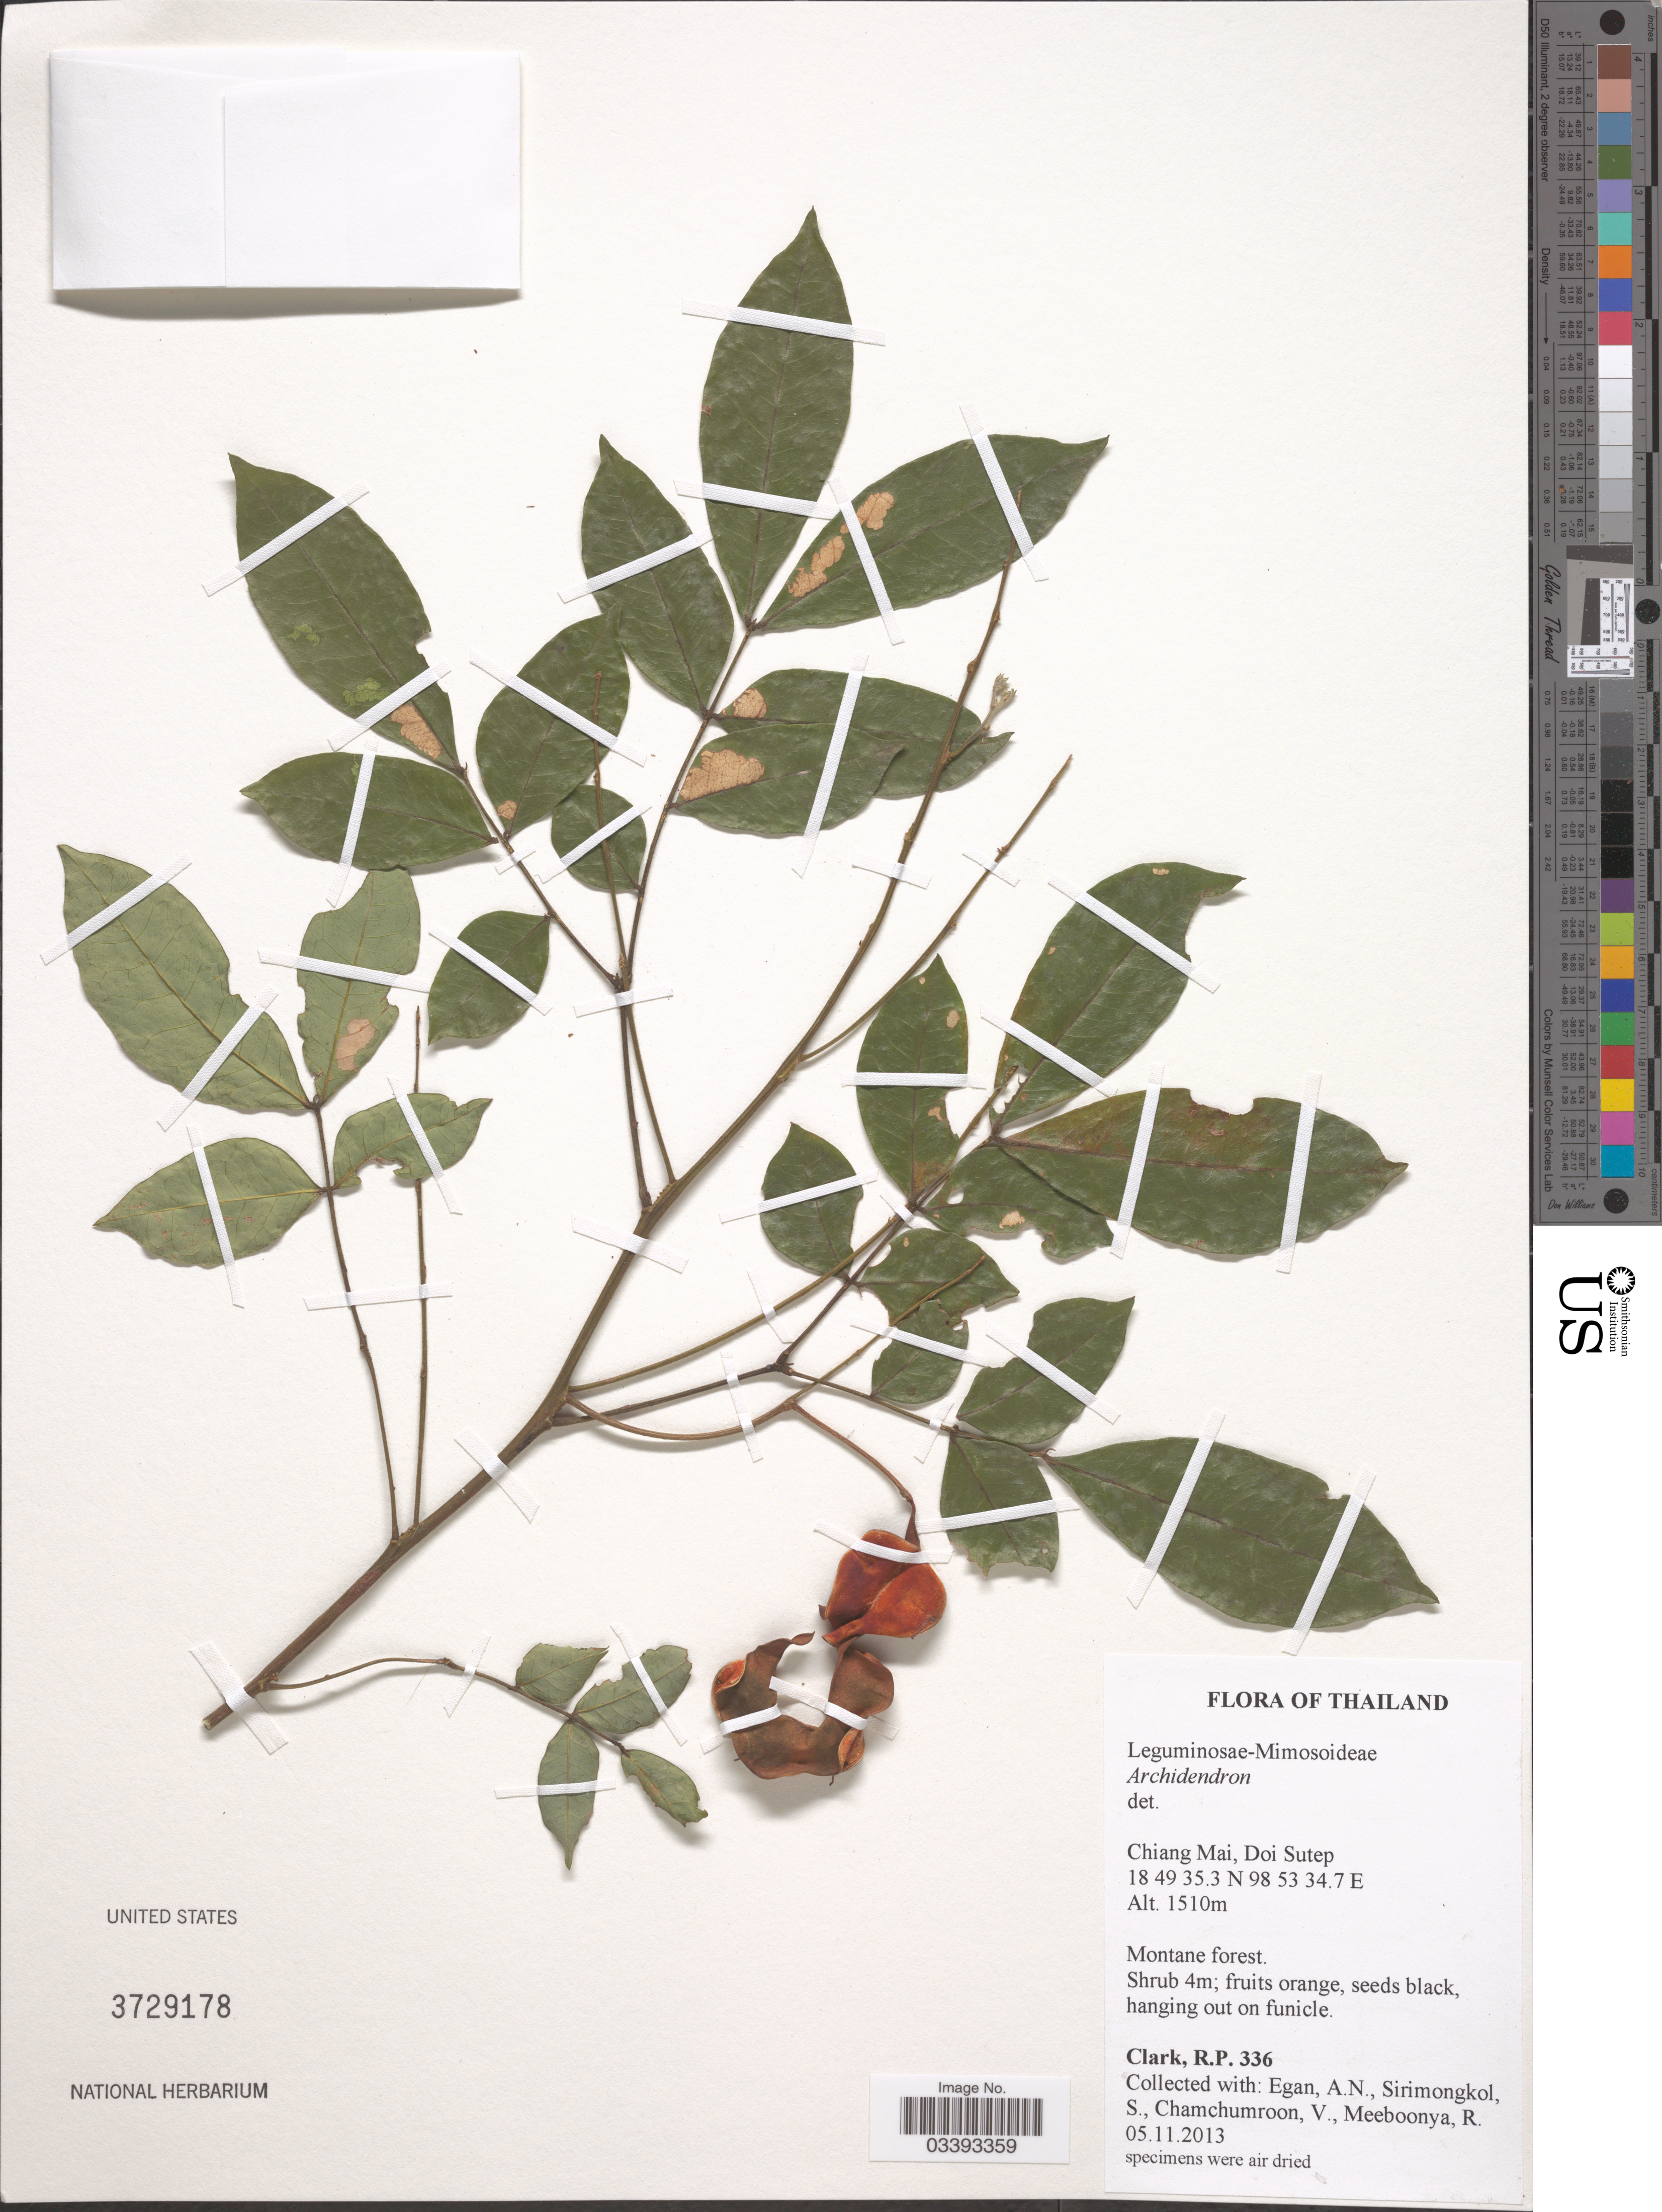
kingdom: Plantae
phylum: Tracheophyta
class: Magnoliopsida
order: Fabales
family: Fabaceae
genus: Archidendron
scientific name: Archidendron sp.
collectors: R. P. Clark, A. N. Egan, S. Sirimongkol, V. Chamchumroon & R. Meeboonya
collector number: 336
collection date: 2013-11-05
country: Thailand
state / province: Chiang Mai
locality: Doi Sutep.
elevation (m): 1510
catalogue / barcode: US 3729178